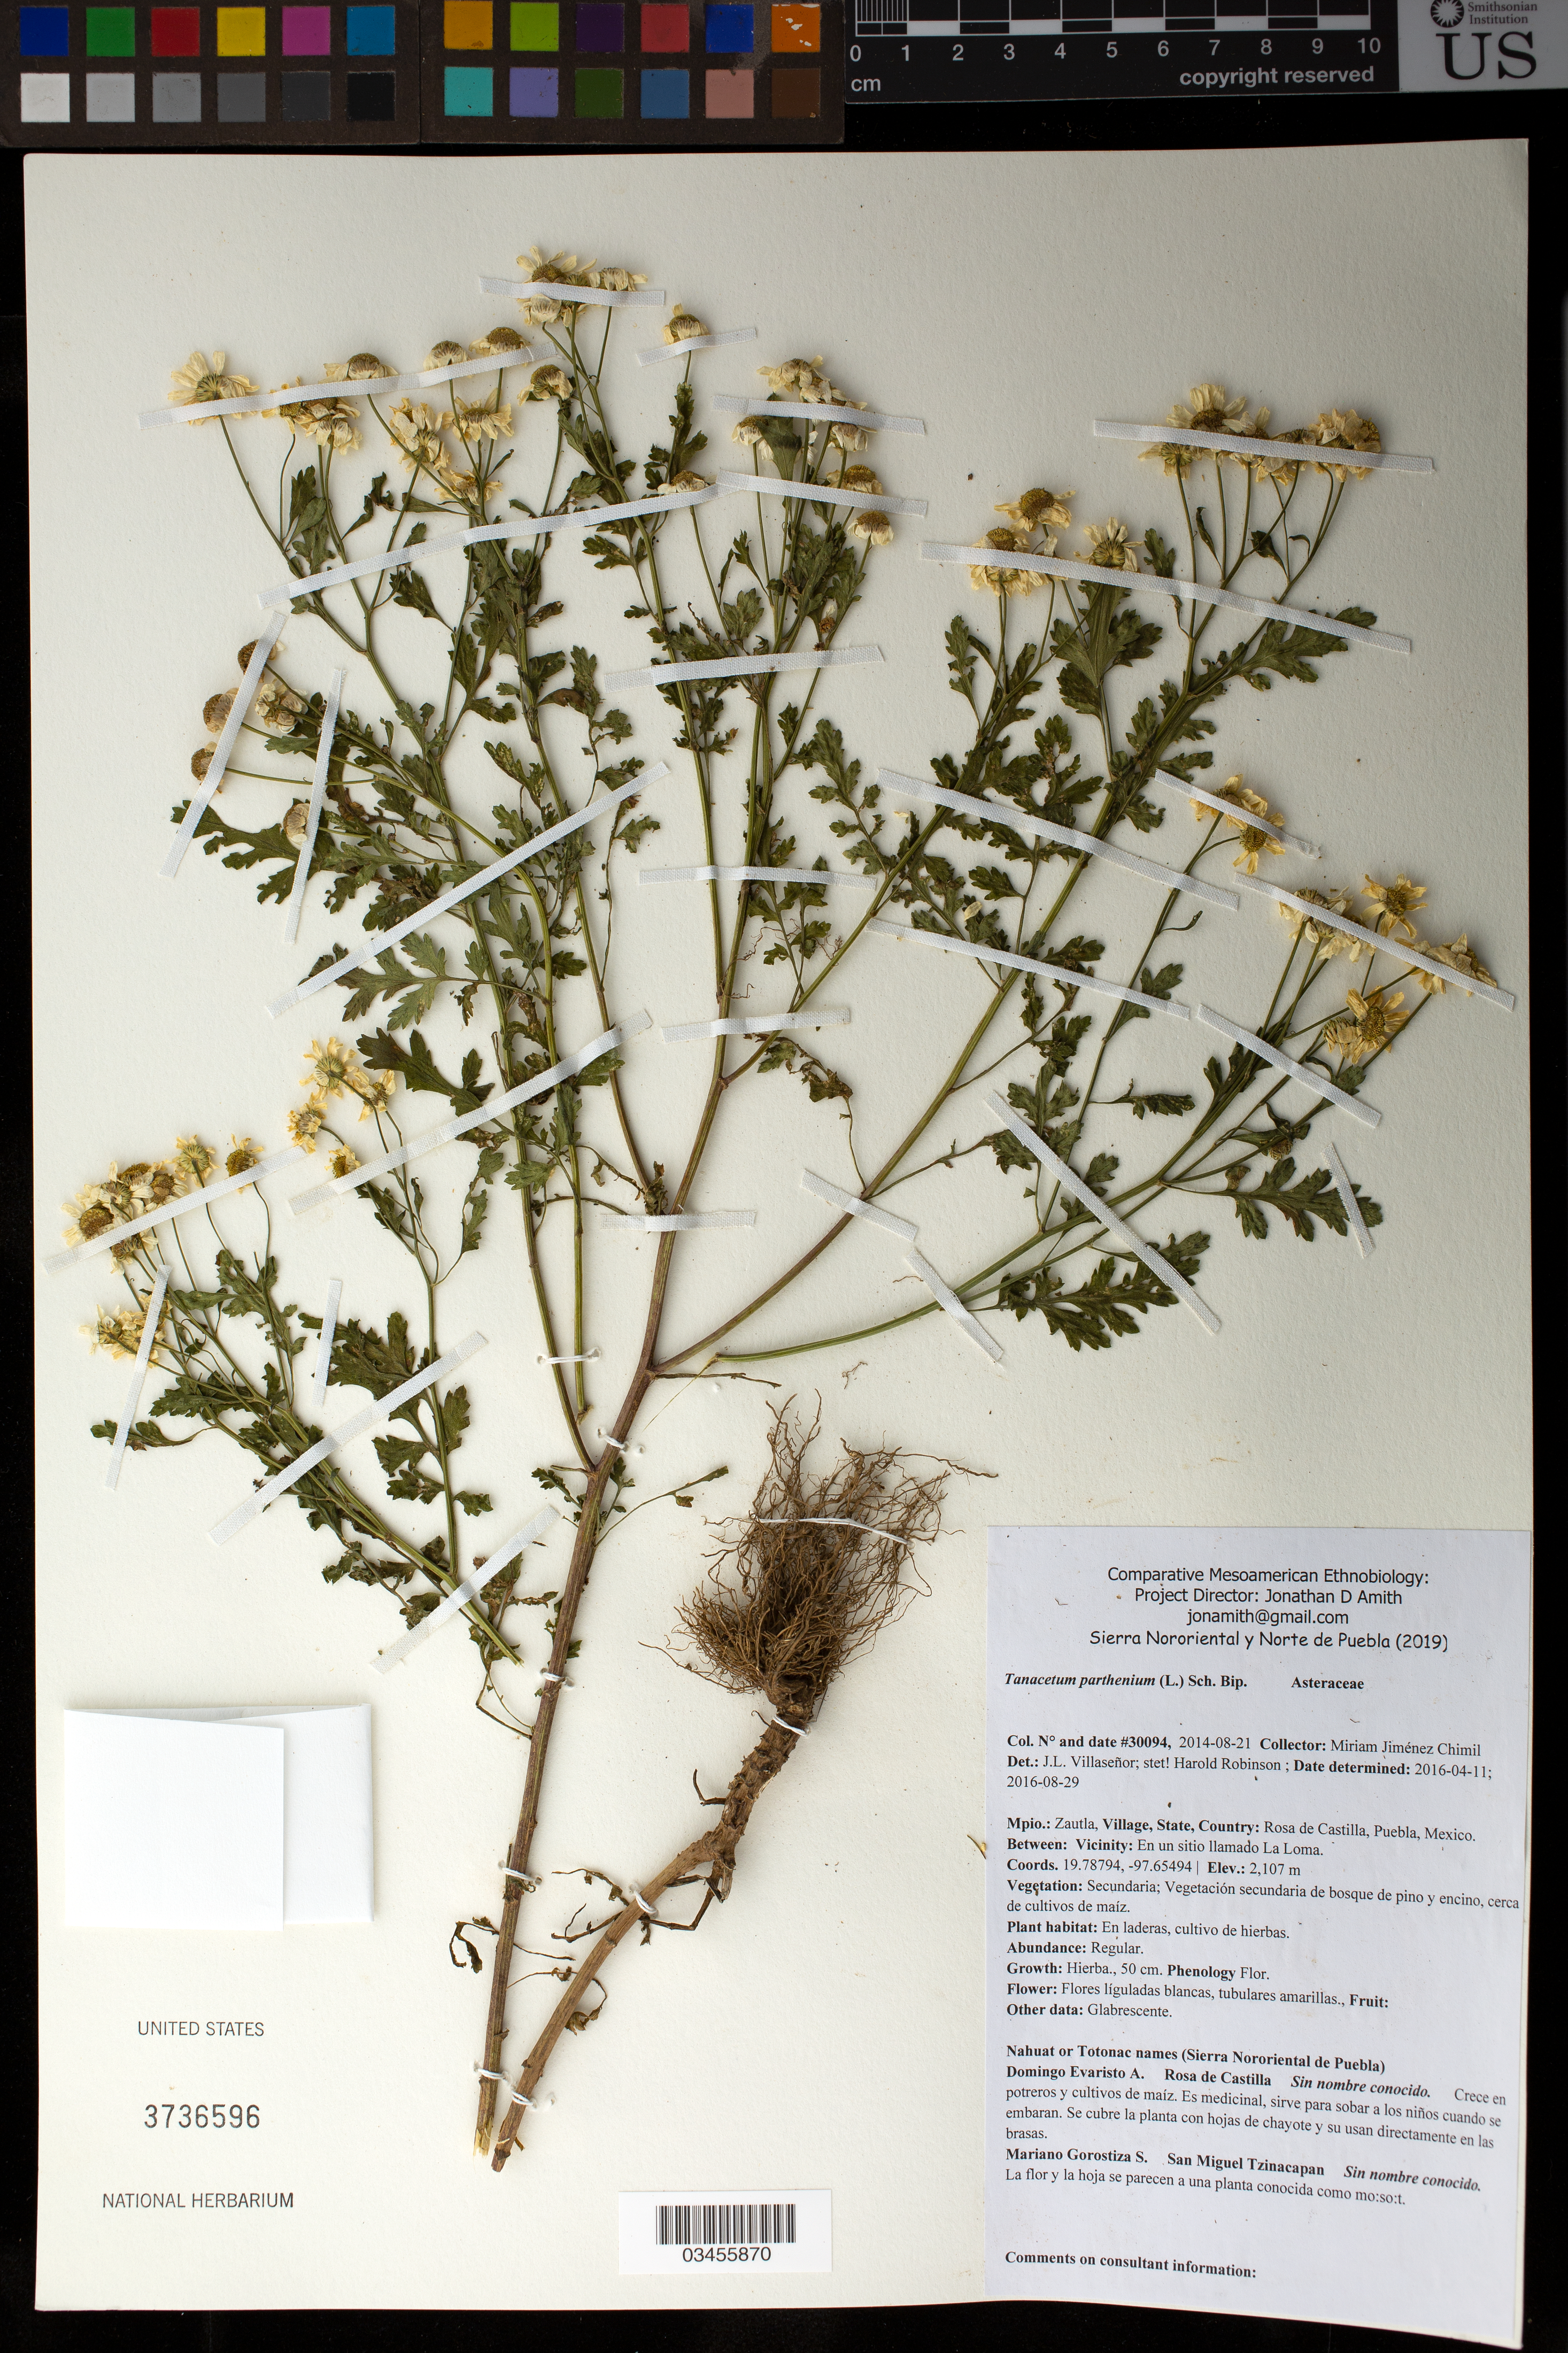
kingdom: Plantae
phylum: Tracheophyta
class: Magnoliopsida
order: Asterales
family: Asteraceae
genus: Tanacetum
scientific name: Tanacetum parthenium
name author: (L.) Sch. Bip.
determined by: Robinson, Harold E., (US)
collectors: M. Jiménez Chimil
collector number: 30094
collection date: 2014-08-21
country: México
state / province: Puebla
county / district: Zautla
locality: PUEBLO: Rosa de Castilla; LOCALIDAD EXACTA: Lugar llamado Loma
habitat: Vegetación secundaria de bosque de pino y encino, cerca de cultivos de maíz; en laderas, cultivo de hierbas.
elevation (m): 2107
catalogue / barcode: US 3736598